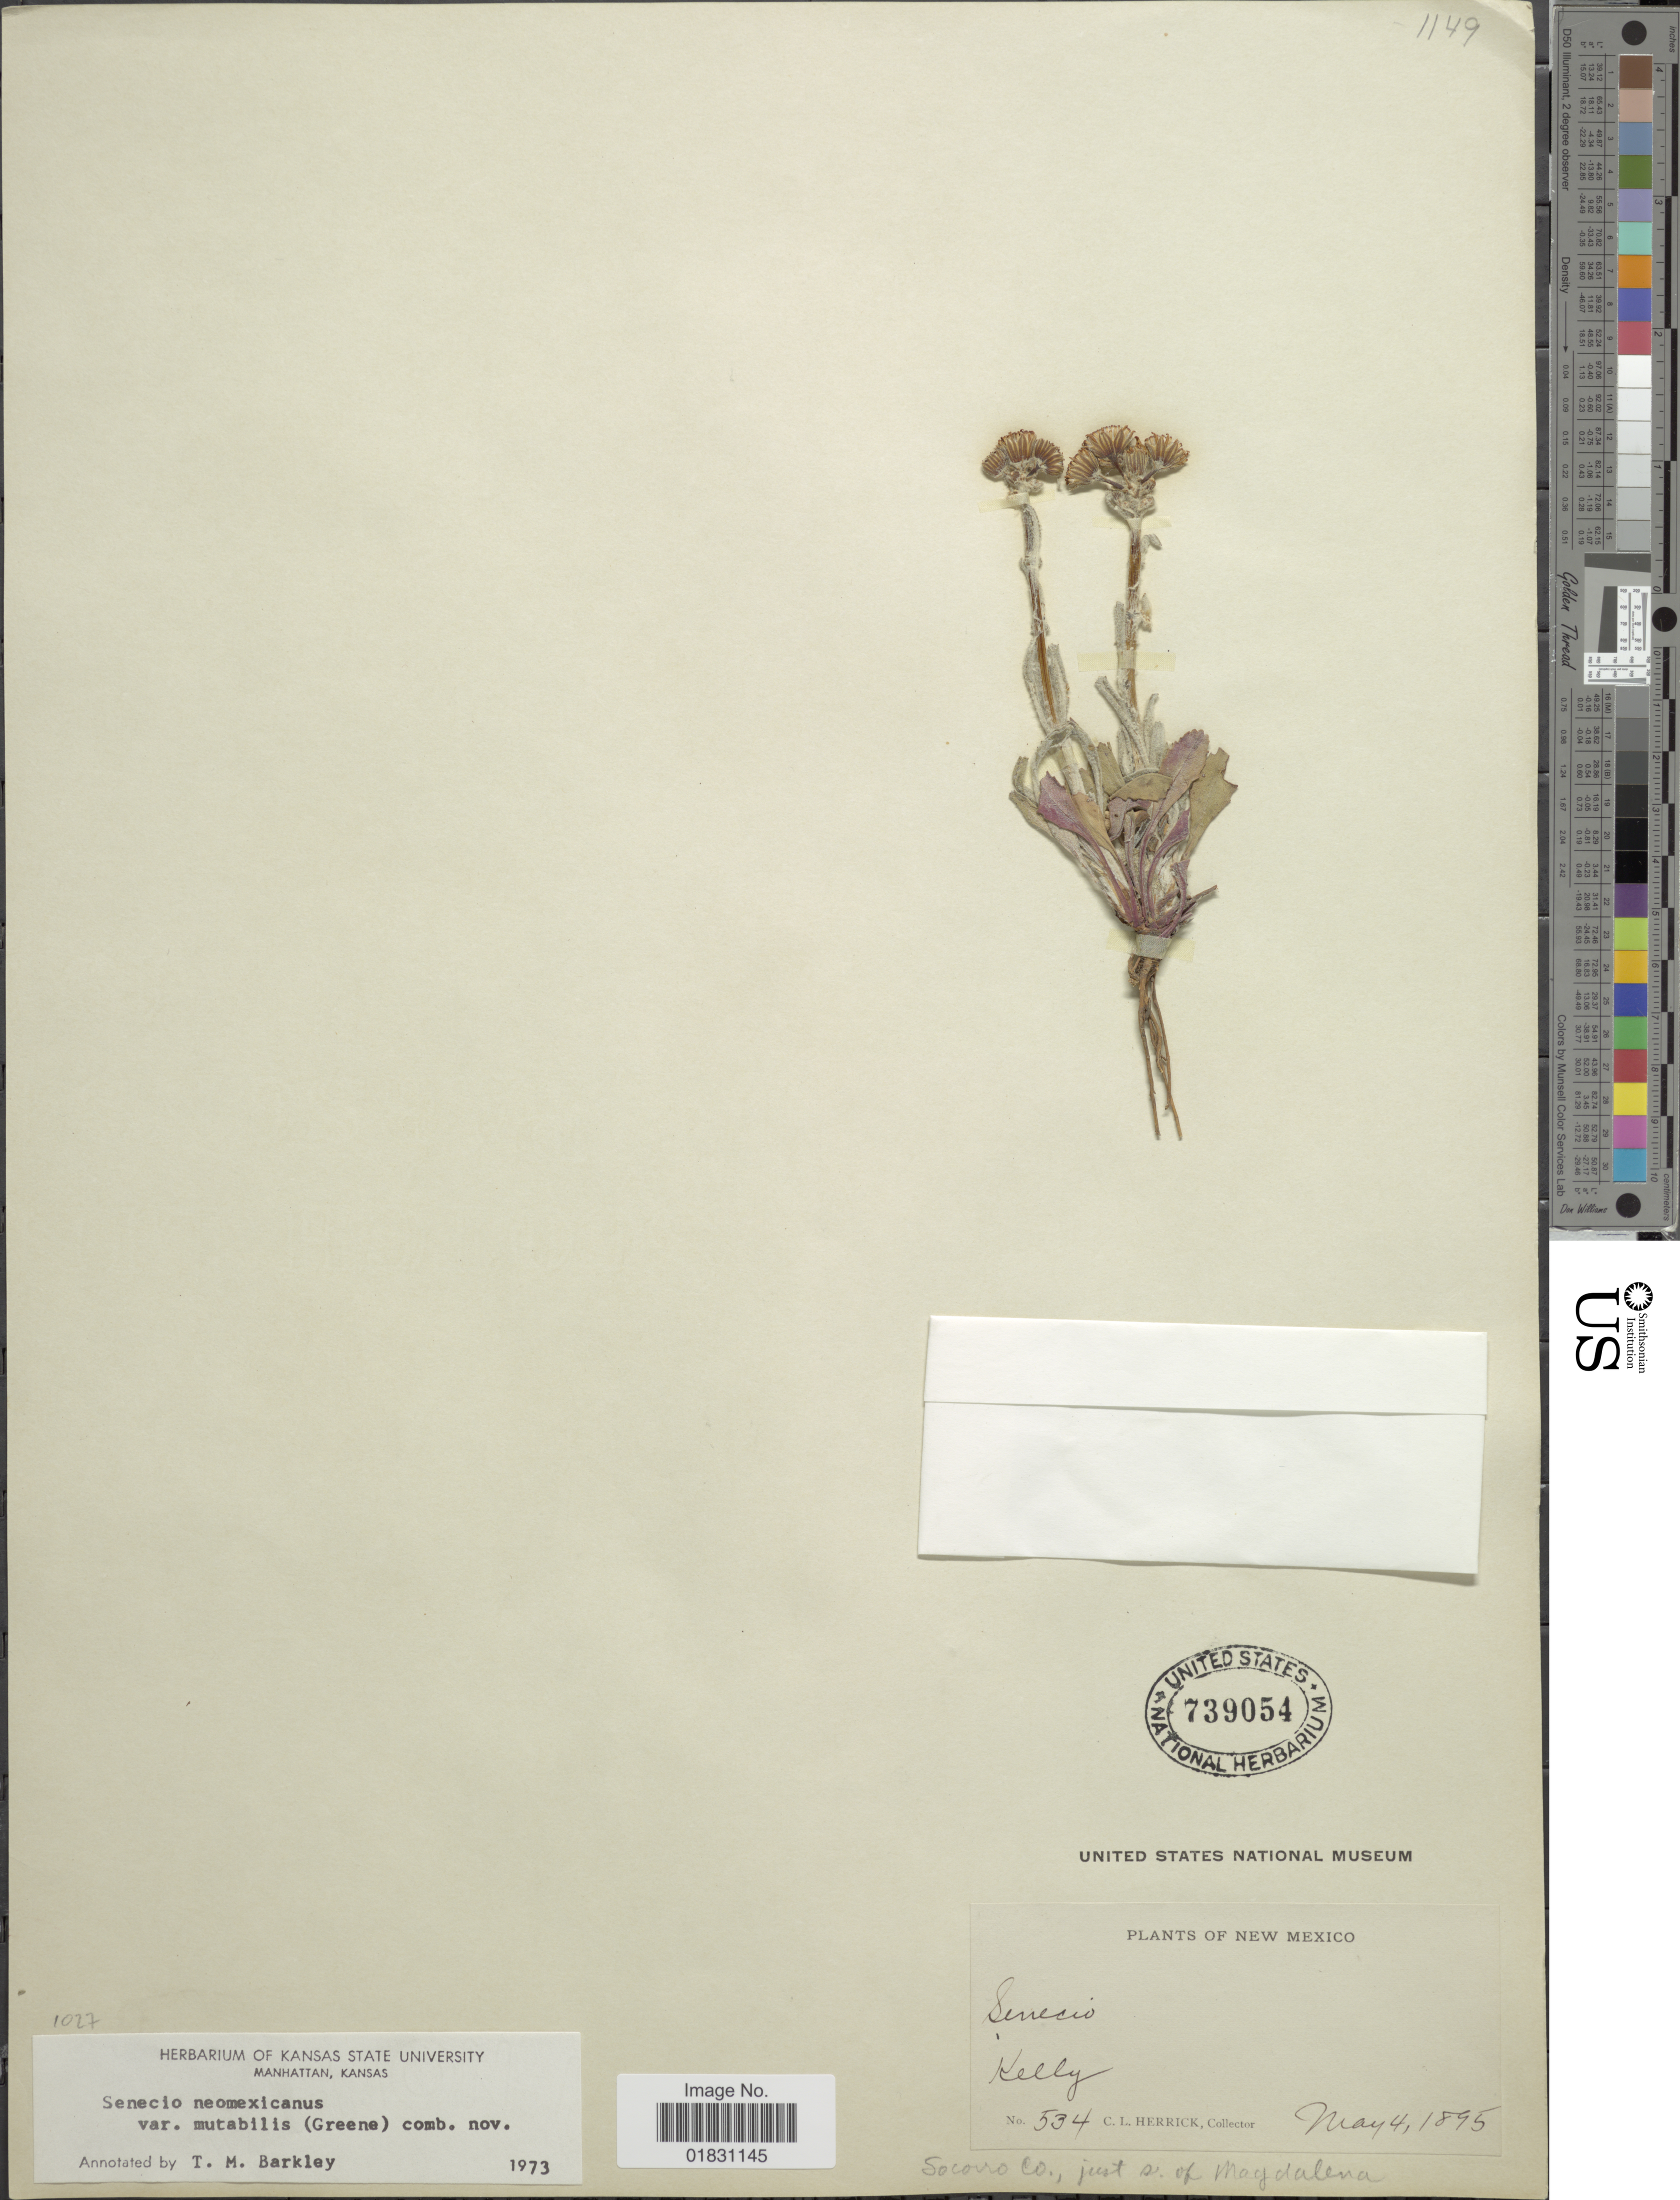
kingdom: Plantae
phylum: Tracheophyta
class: Magnoliopsida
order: Asterales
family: Asteraceae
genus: Packera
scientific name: Packera neomexicana var. mutabilis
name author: (Greene) W.A. Weber & Á. Löve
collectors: C. Herrick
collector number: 534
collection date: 1895-05-04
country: United States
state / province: New Mexico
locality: Kelly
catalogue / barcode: US 739054